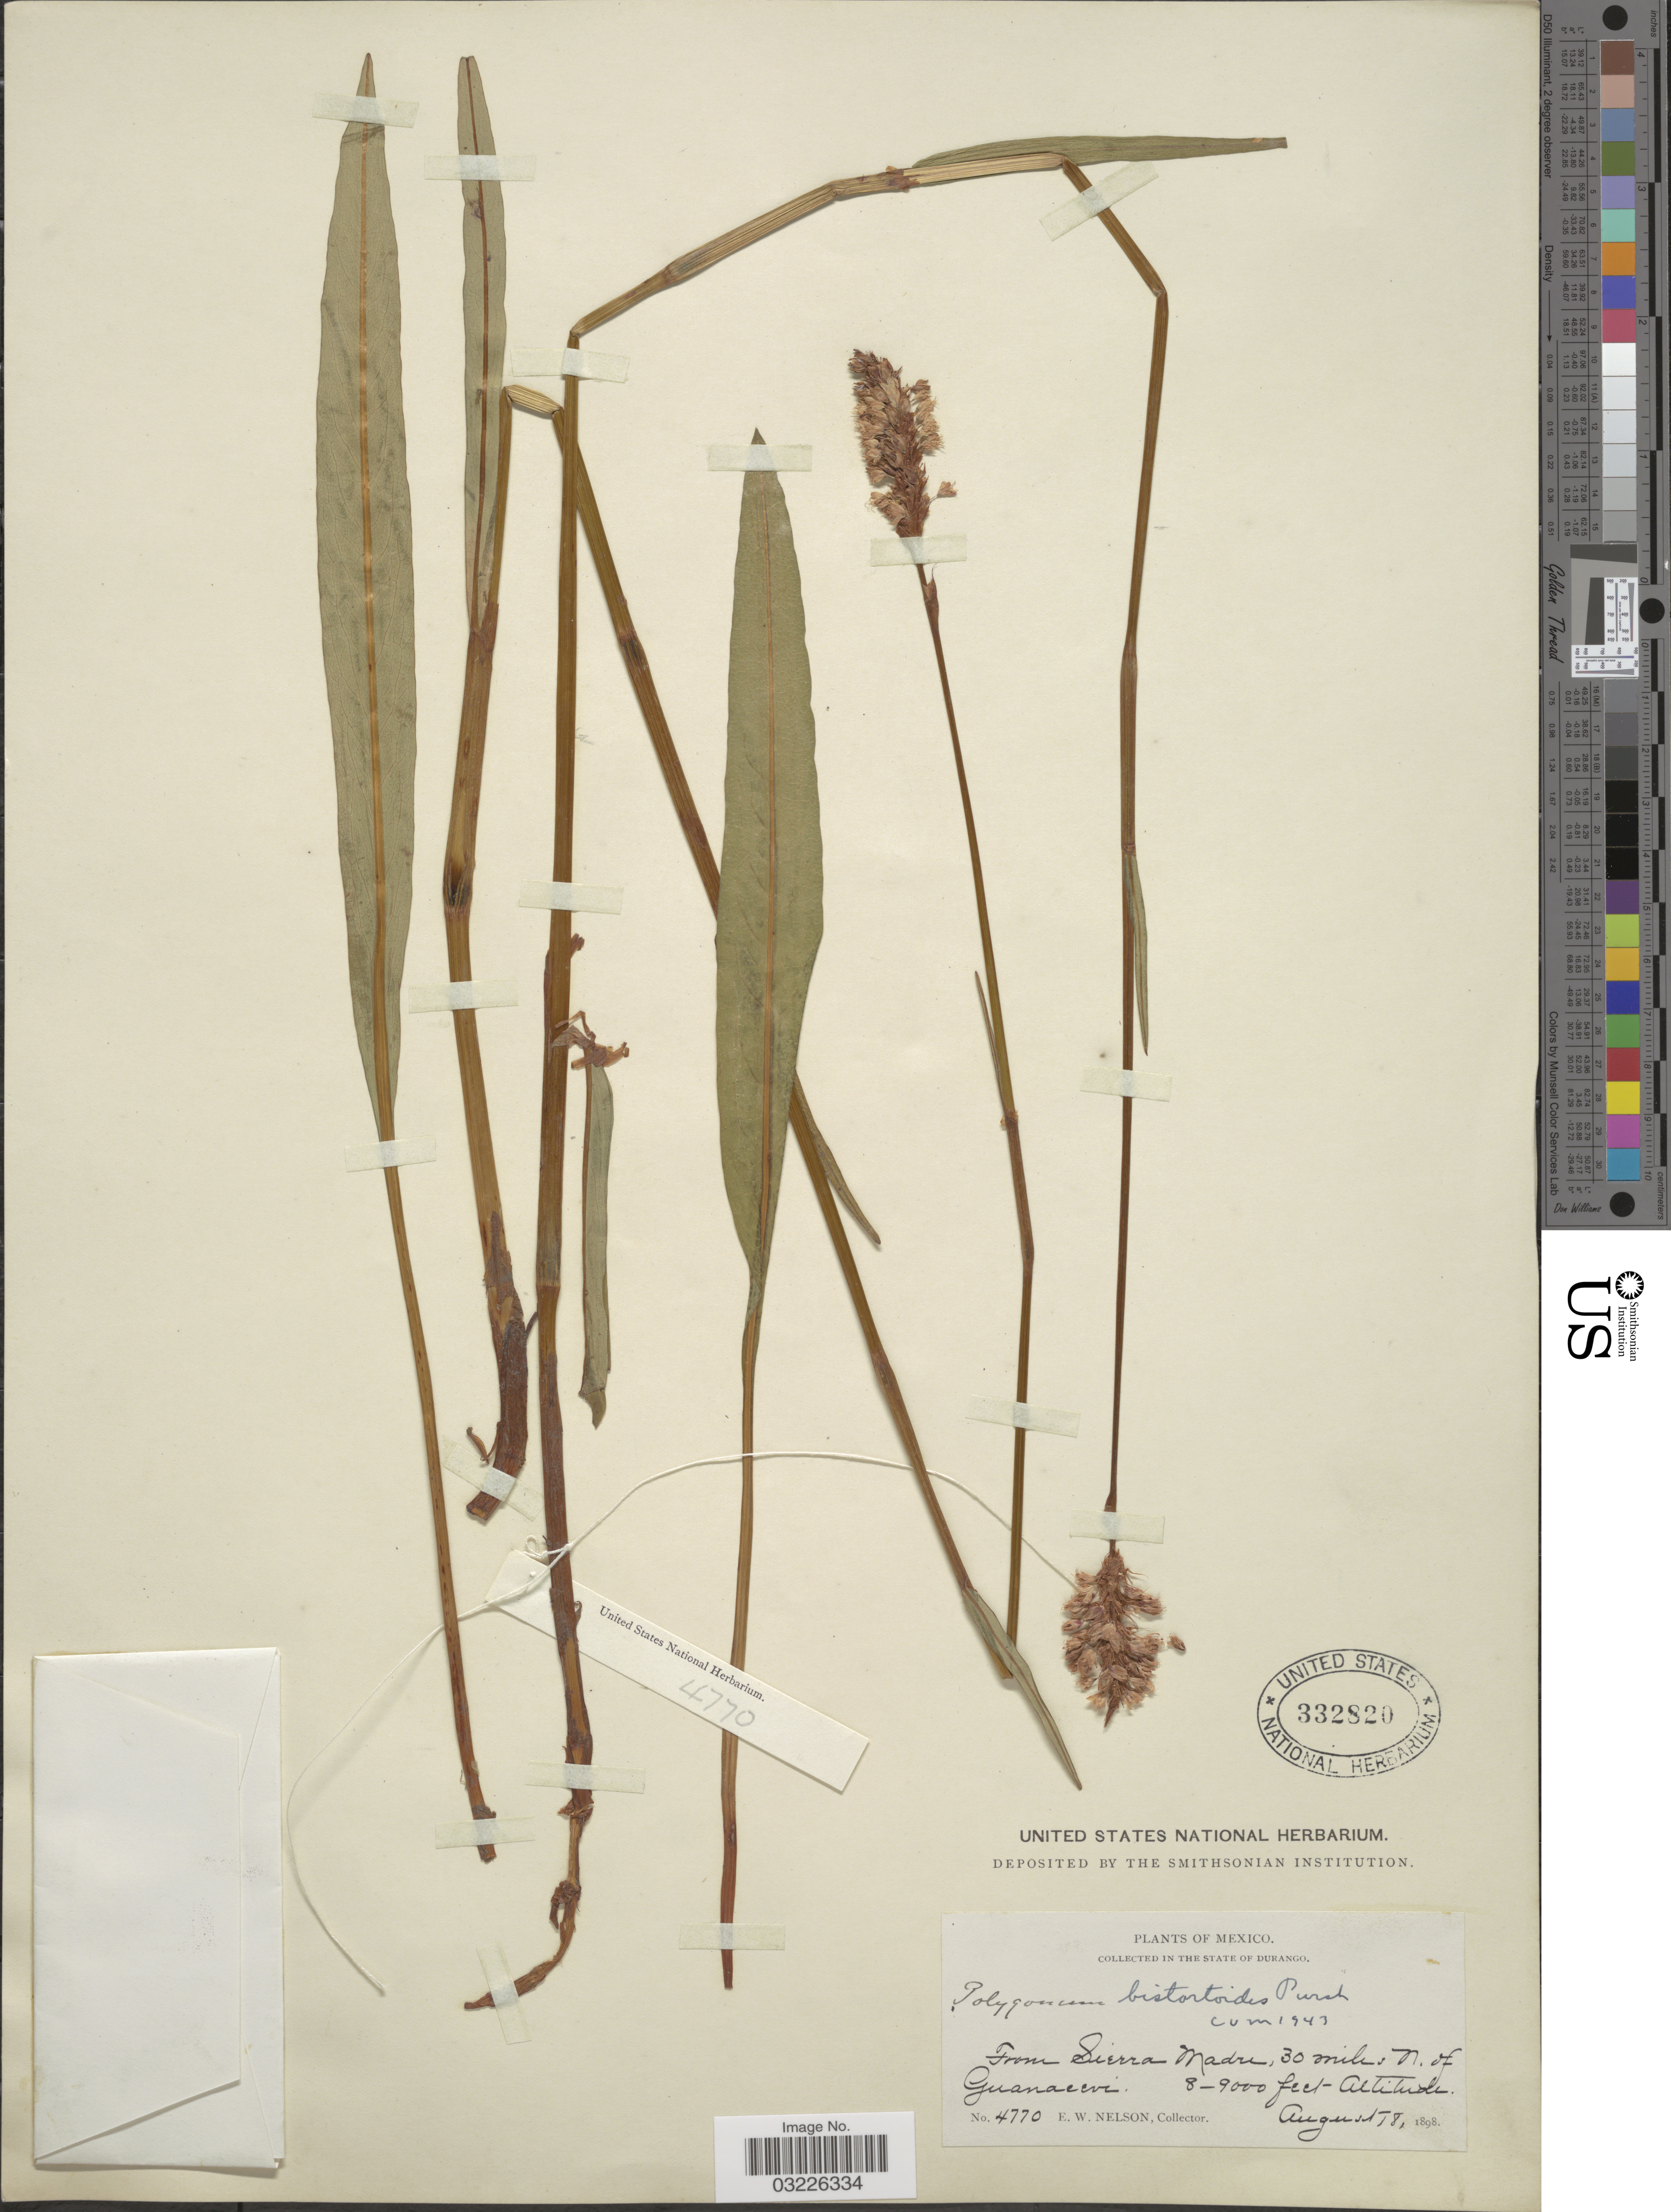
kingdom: Plantae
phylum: Tracheophyta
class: Magnoliopsida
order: Caryophyllales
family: Polygonaceae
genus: Bistorta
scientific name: Bistorta bistortoides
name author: (Pursh) Small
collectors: E. W. Nelson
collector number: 4770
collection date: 1898-08-18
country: Mexico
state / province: Durango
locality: From Sierra Madre, 30 miles N. of Guanacevi.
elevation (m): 2438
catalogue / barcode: US 332820